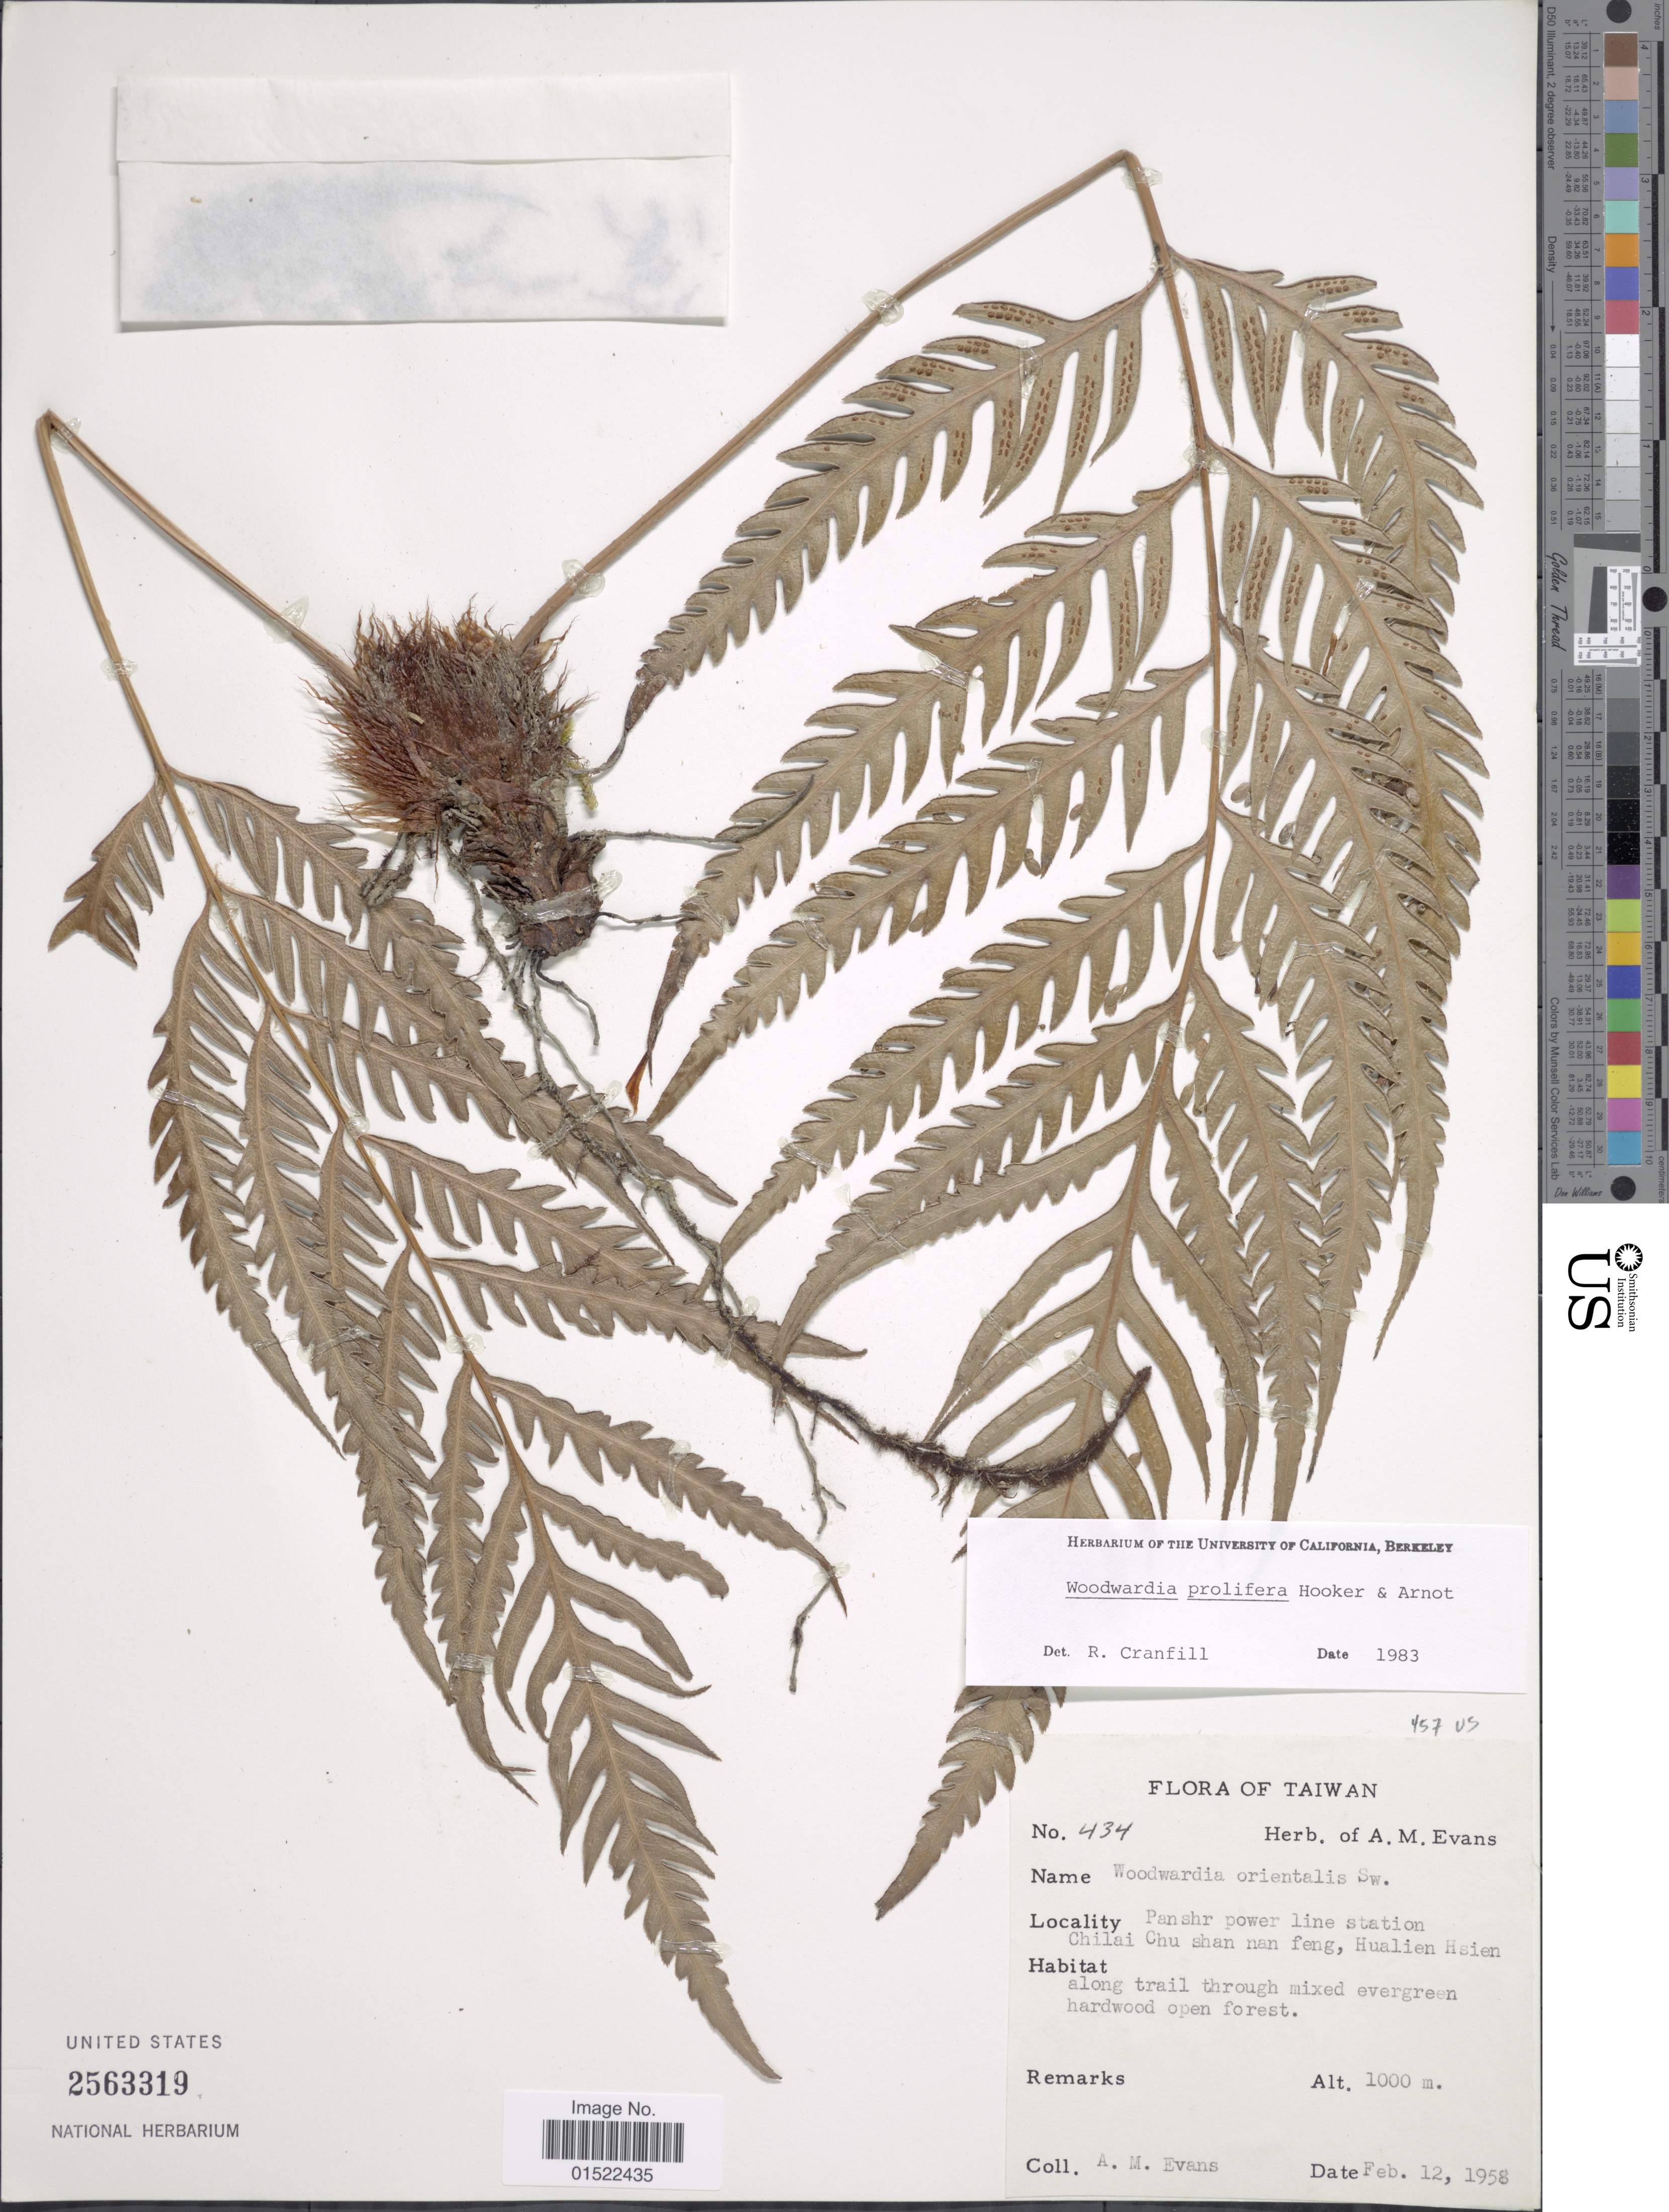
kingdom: Plantae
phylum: Tracheophyta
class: Polypodiopsida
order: Polypodiales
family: Blechnaceae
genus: Woodwardia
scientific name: Woodwardia prolifera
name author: Hook. & Arn.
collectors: A. M. Evans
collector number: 434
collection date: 1958-02-12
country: Taiwan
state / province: Hualien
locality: Panshr power line station, Chilai Chu shan nan feng, Hualien Hsien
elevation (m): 1000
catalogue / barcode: US 2563319